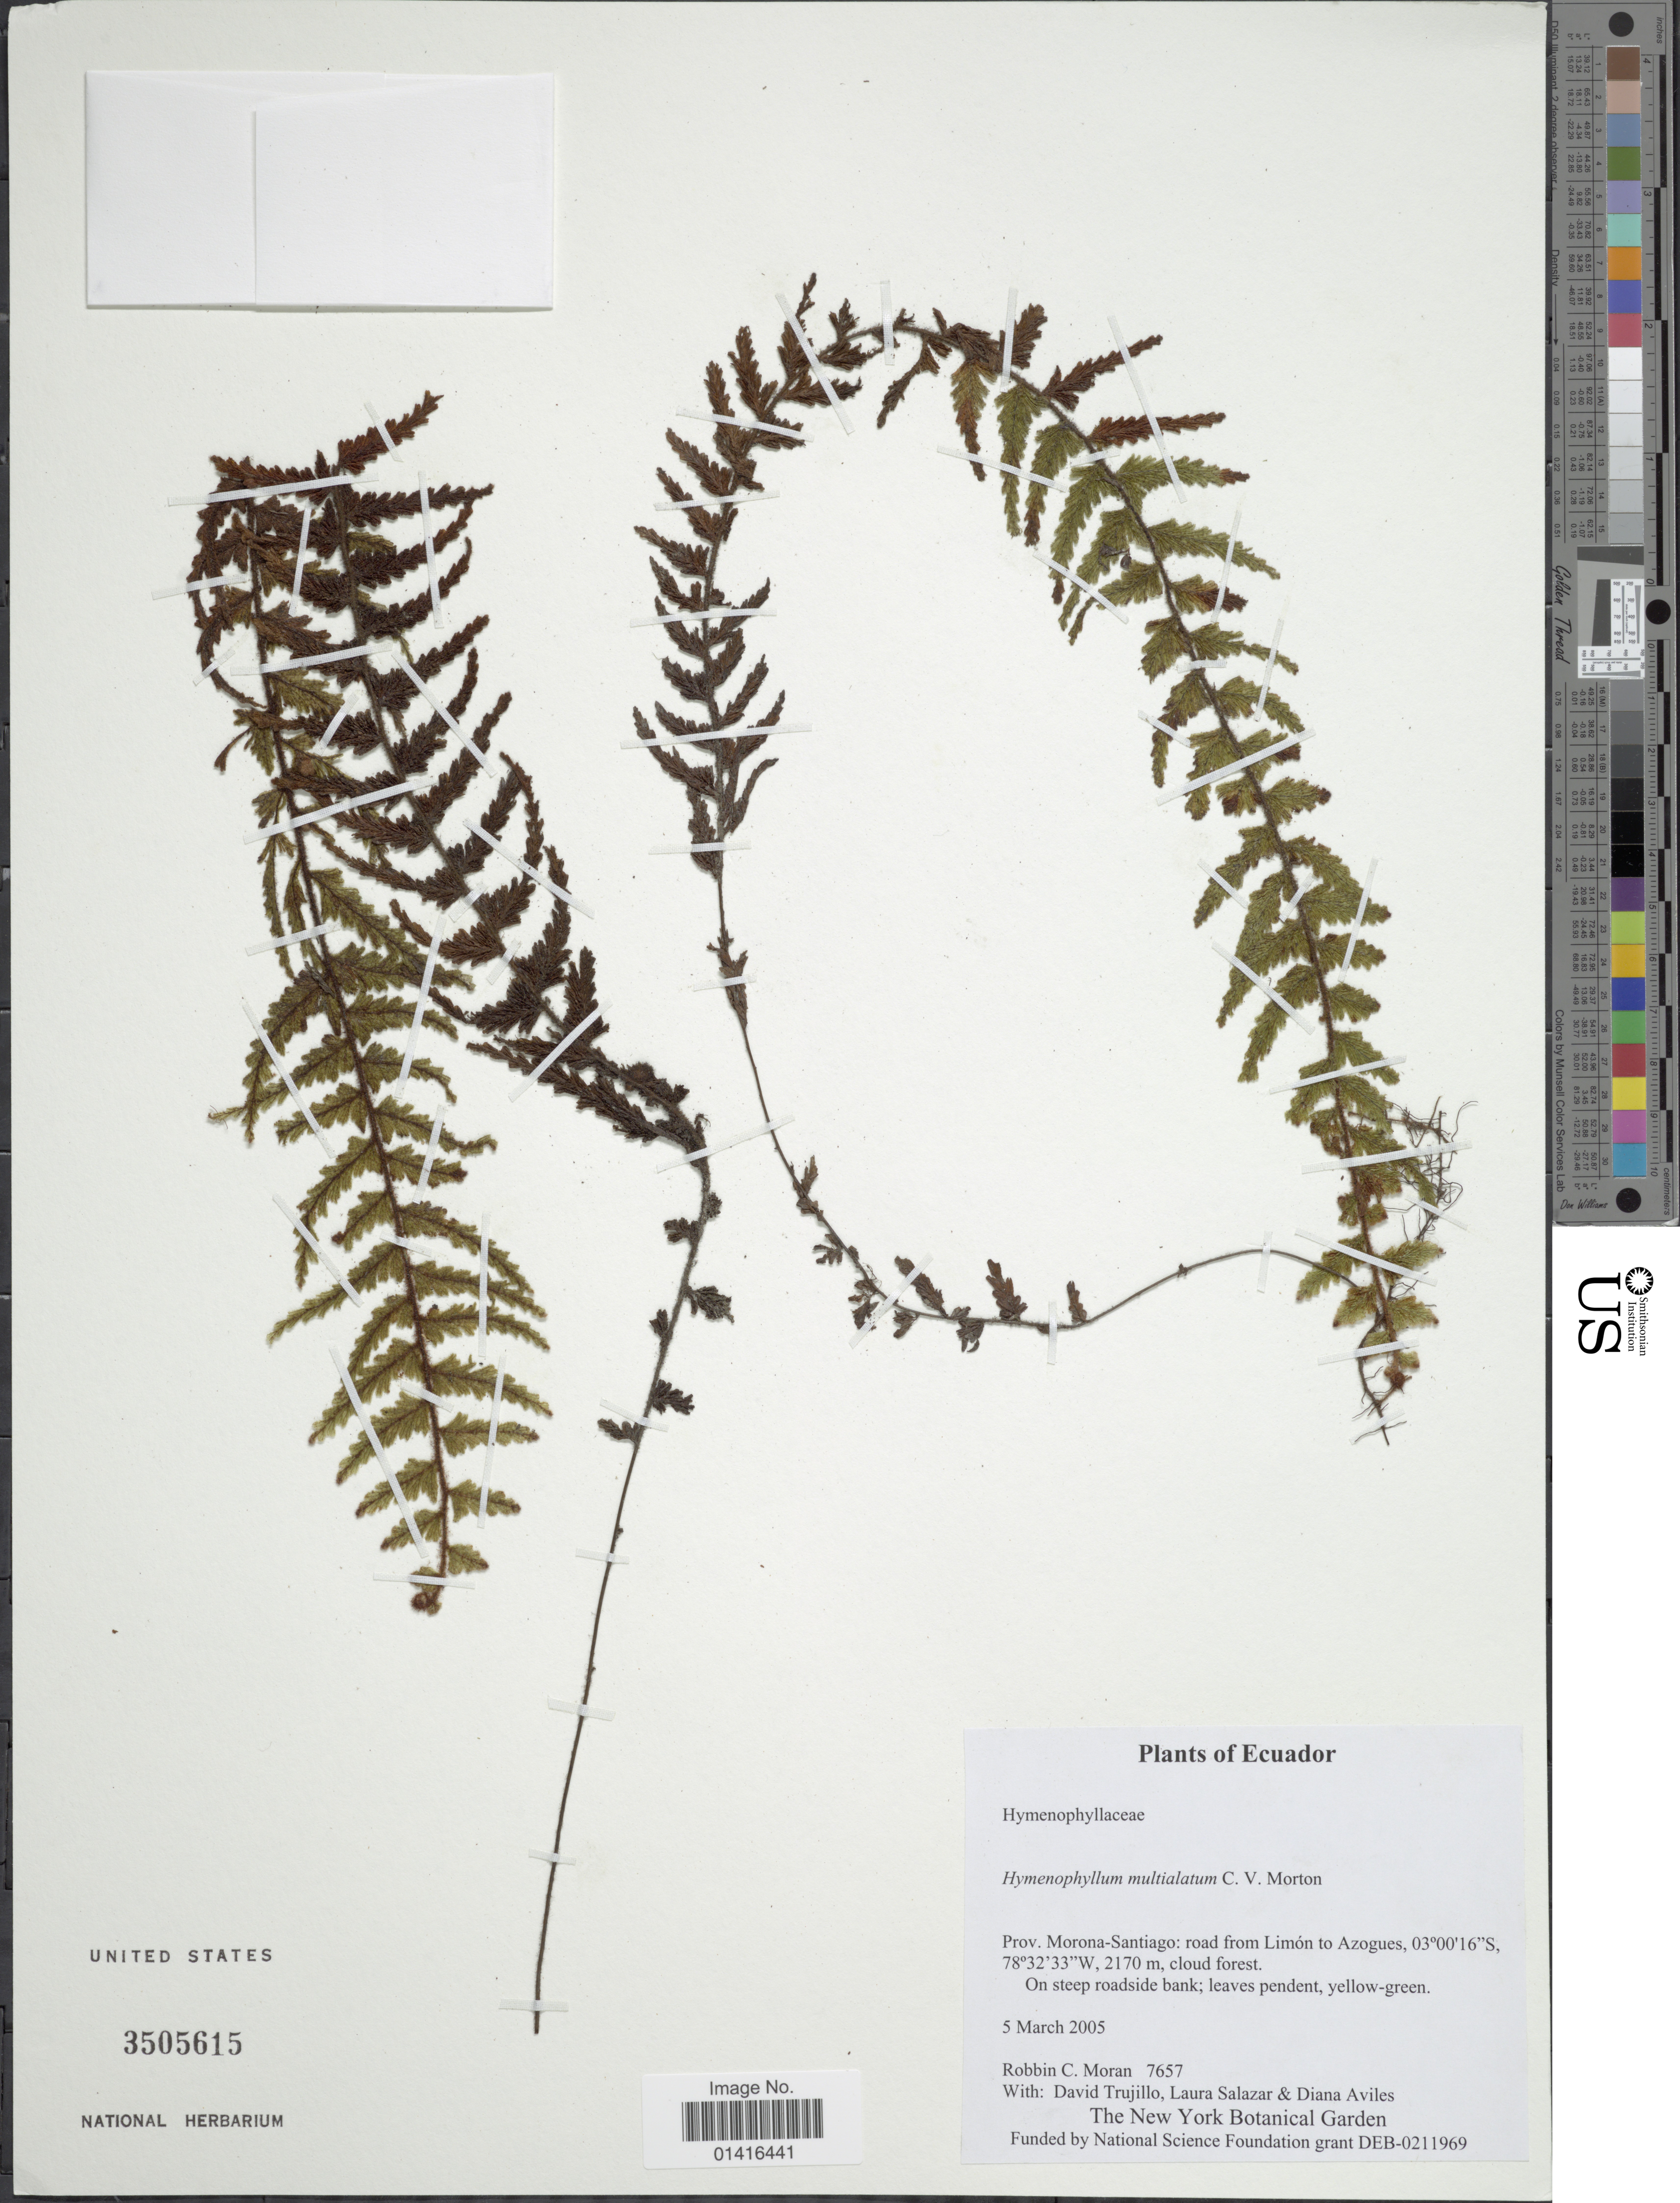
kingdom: Plantae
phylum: Tracheophyta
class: Polypodiopsida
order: Hymenophyllales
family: Hymenophyllaceae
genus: Hymenophyllum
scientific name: Hymenophyllum multialatum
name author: C.V. Morton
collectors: R. C. Moran, D. Trujillo, L. Salazar & D. Aviles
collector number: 7657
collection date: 2005-03-05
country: Ecuador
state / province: Morona-Santiago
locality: Road from Limón to Azogues.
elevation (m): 2170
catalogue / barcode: US 3505615